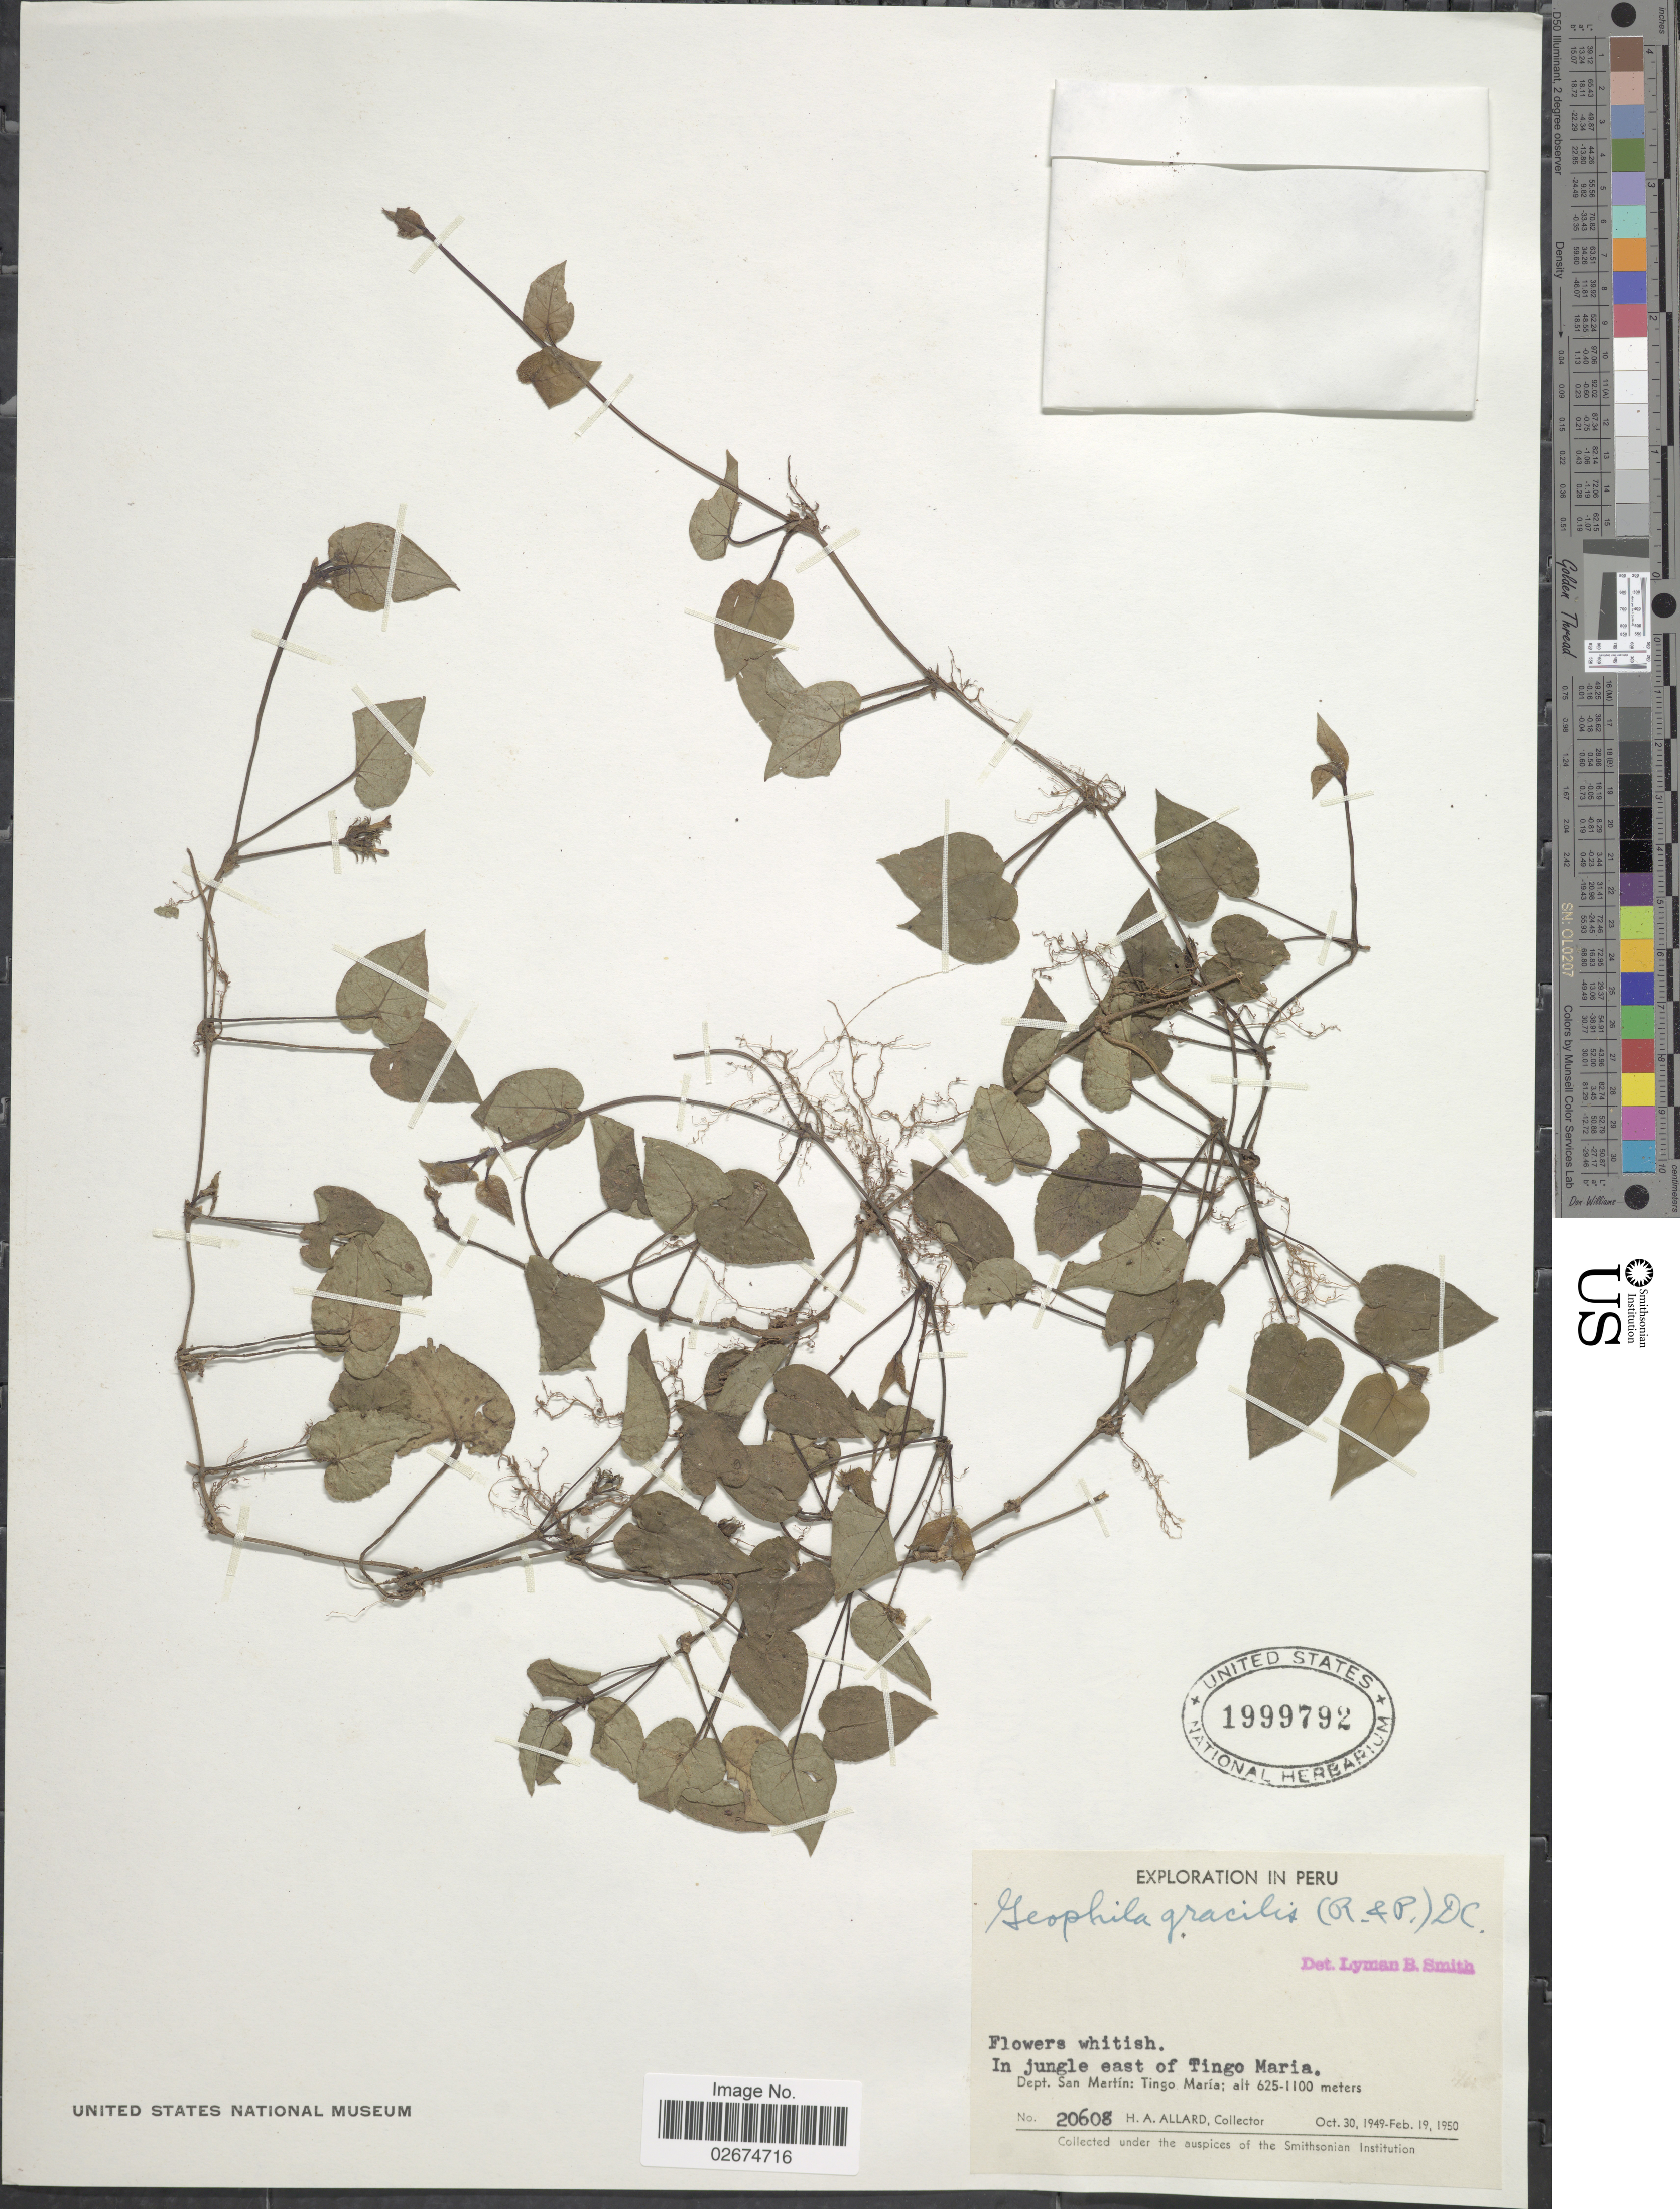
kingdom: Plantae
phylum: Tracheophyta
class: Magnoliopsida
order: Gentianales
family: Rubiaceae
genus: Geophila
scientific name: Geophila gracilis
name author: (Ruiz & Pav.) DC.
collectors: H. A. Allard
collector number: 20608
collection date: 1949-10-30/1950-02-19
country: Peru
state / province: San Martín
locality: Dept. san Martin: Tingo Maria, In jungle east of Tingo Maria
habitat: in jungle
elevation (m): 625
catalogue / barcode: US 1999792